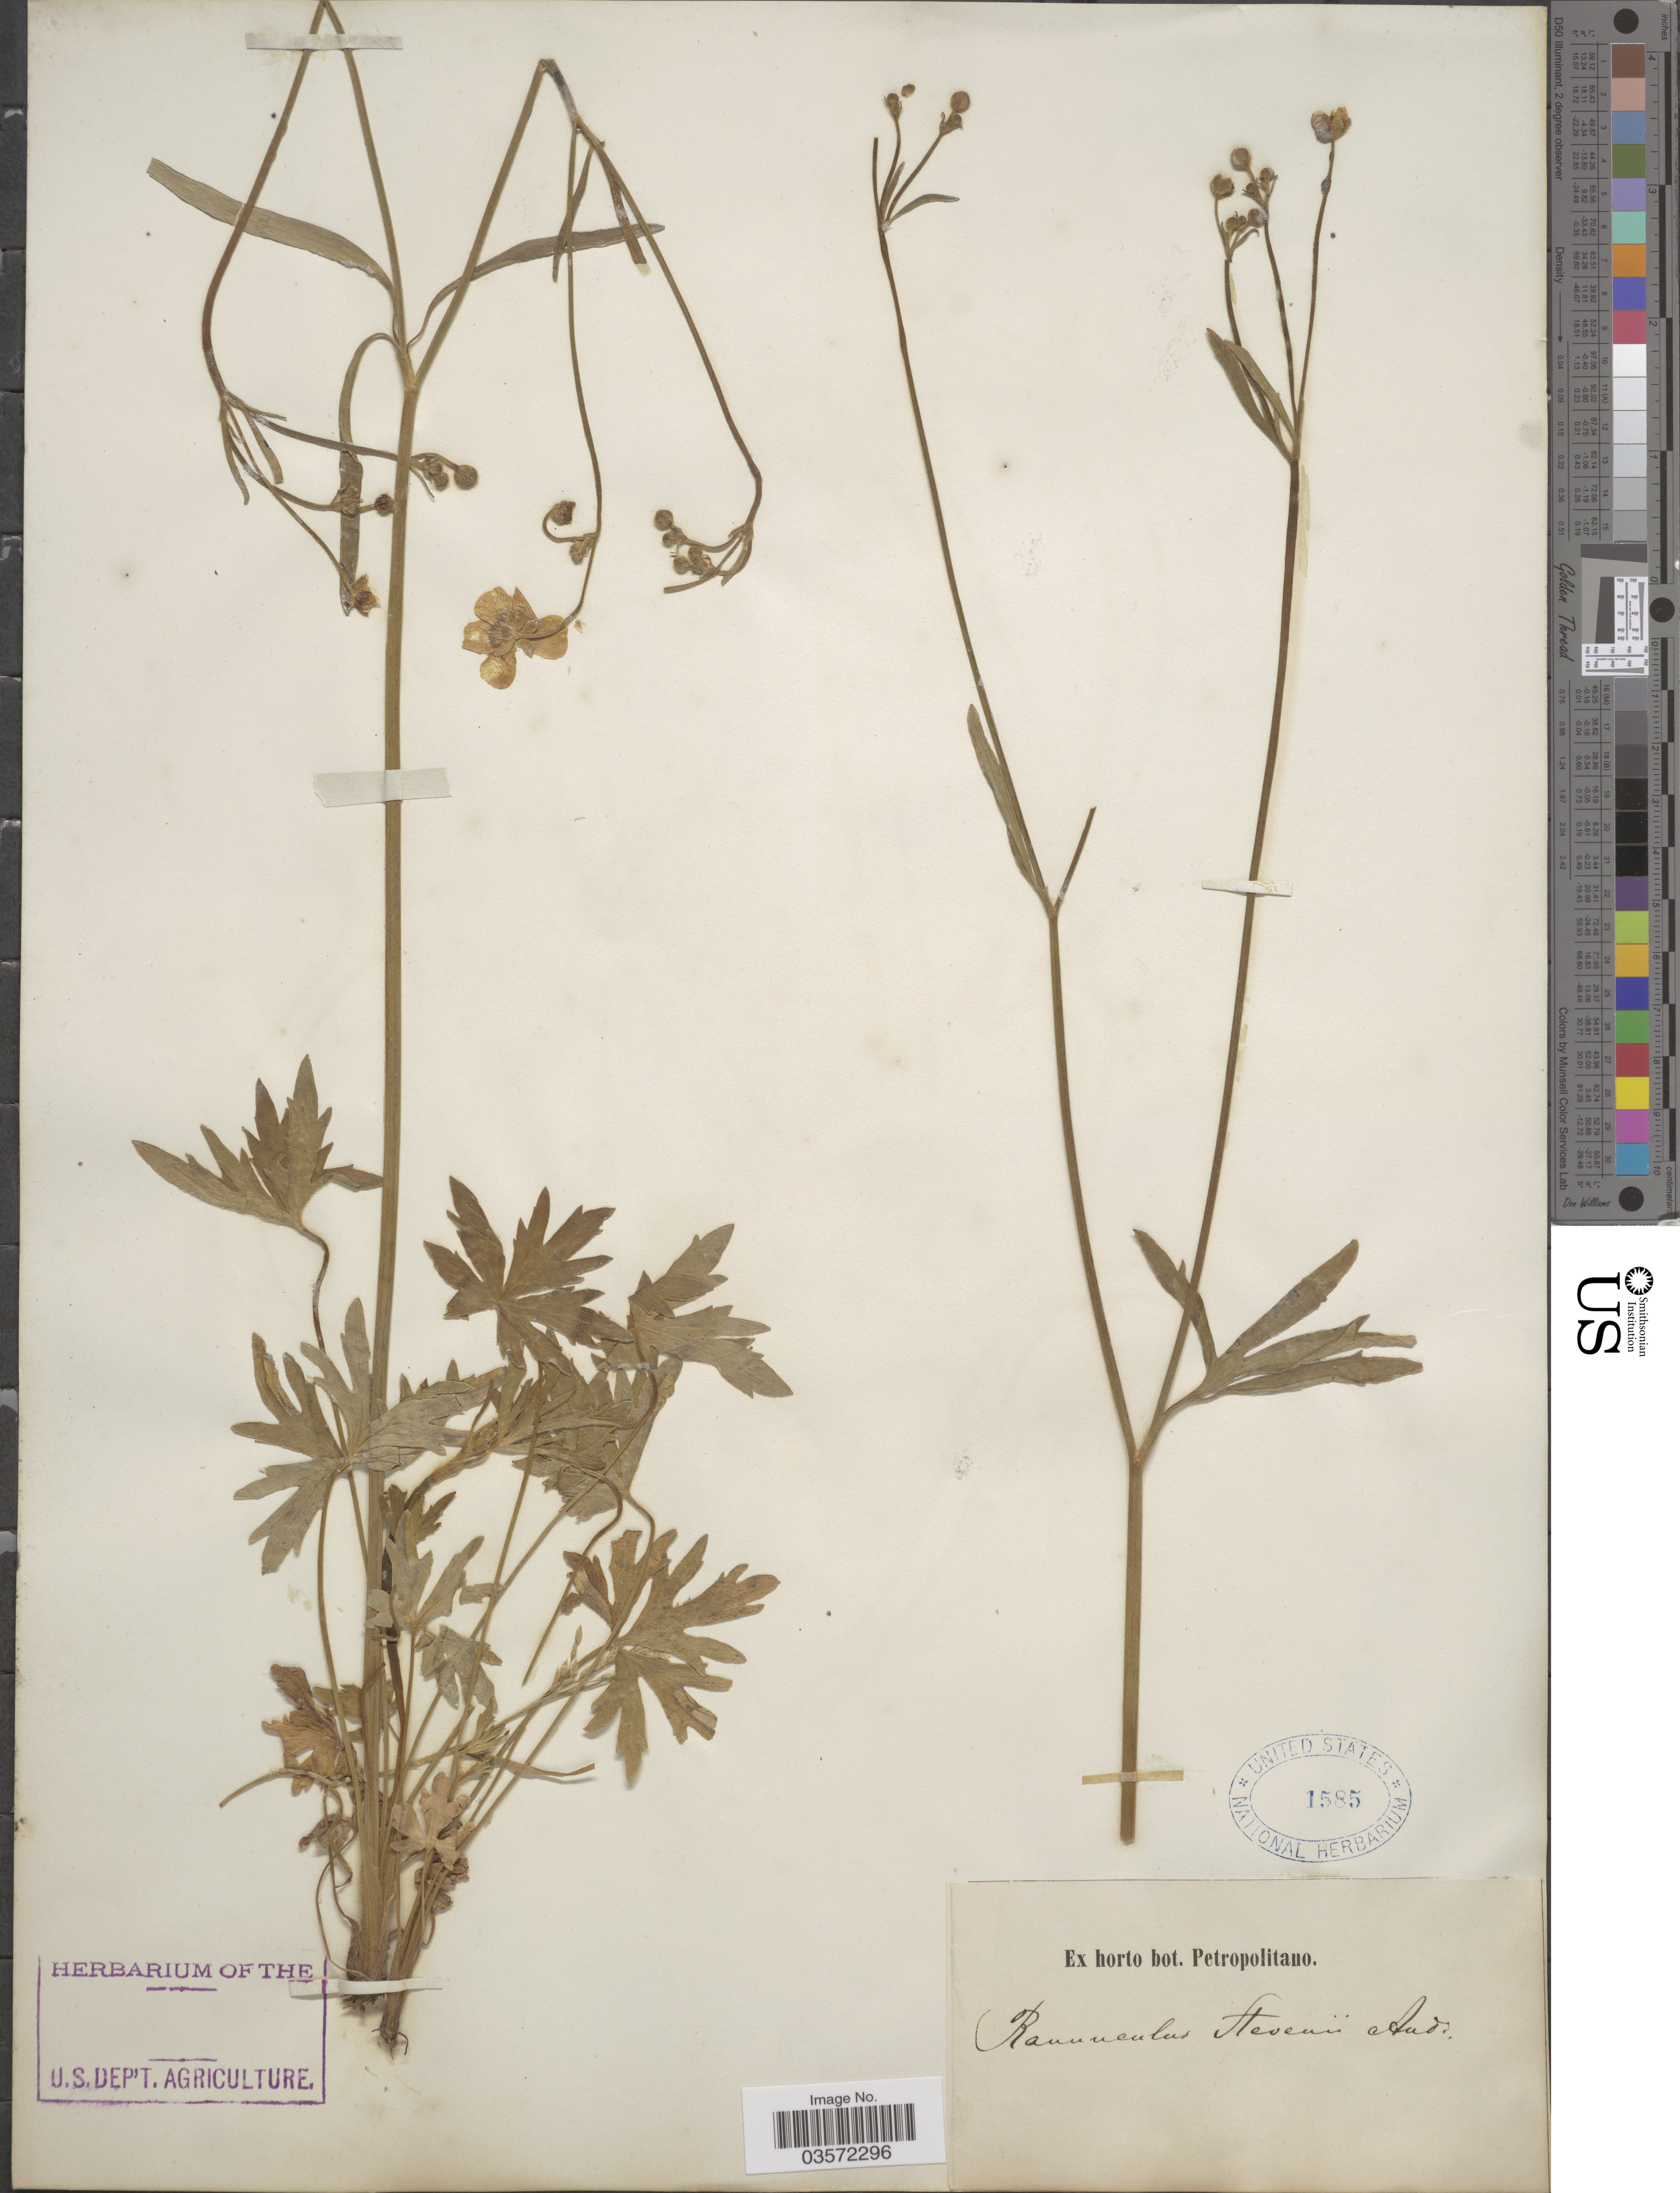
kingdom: Plantae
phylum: Tracheophyta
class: Magnoliopsida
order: Ranunculales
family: Ranunculaceae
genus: Ranunculus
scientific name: Ranunculus steveni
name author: Andrz. ex Besser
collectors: ex Horto Bot. Petropolitano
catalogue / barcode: US 1585